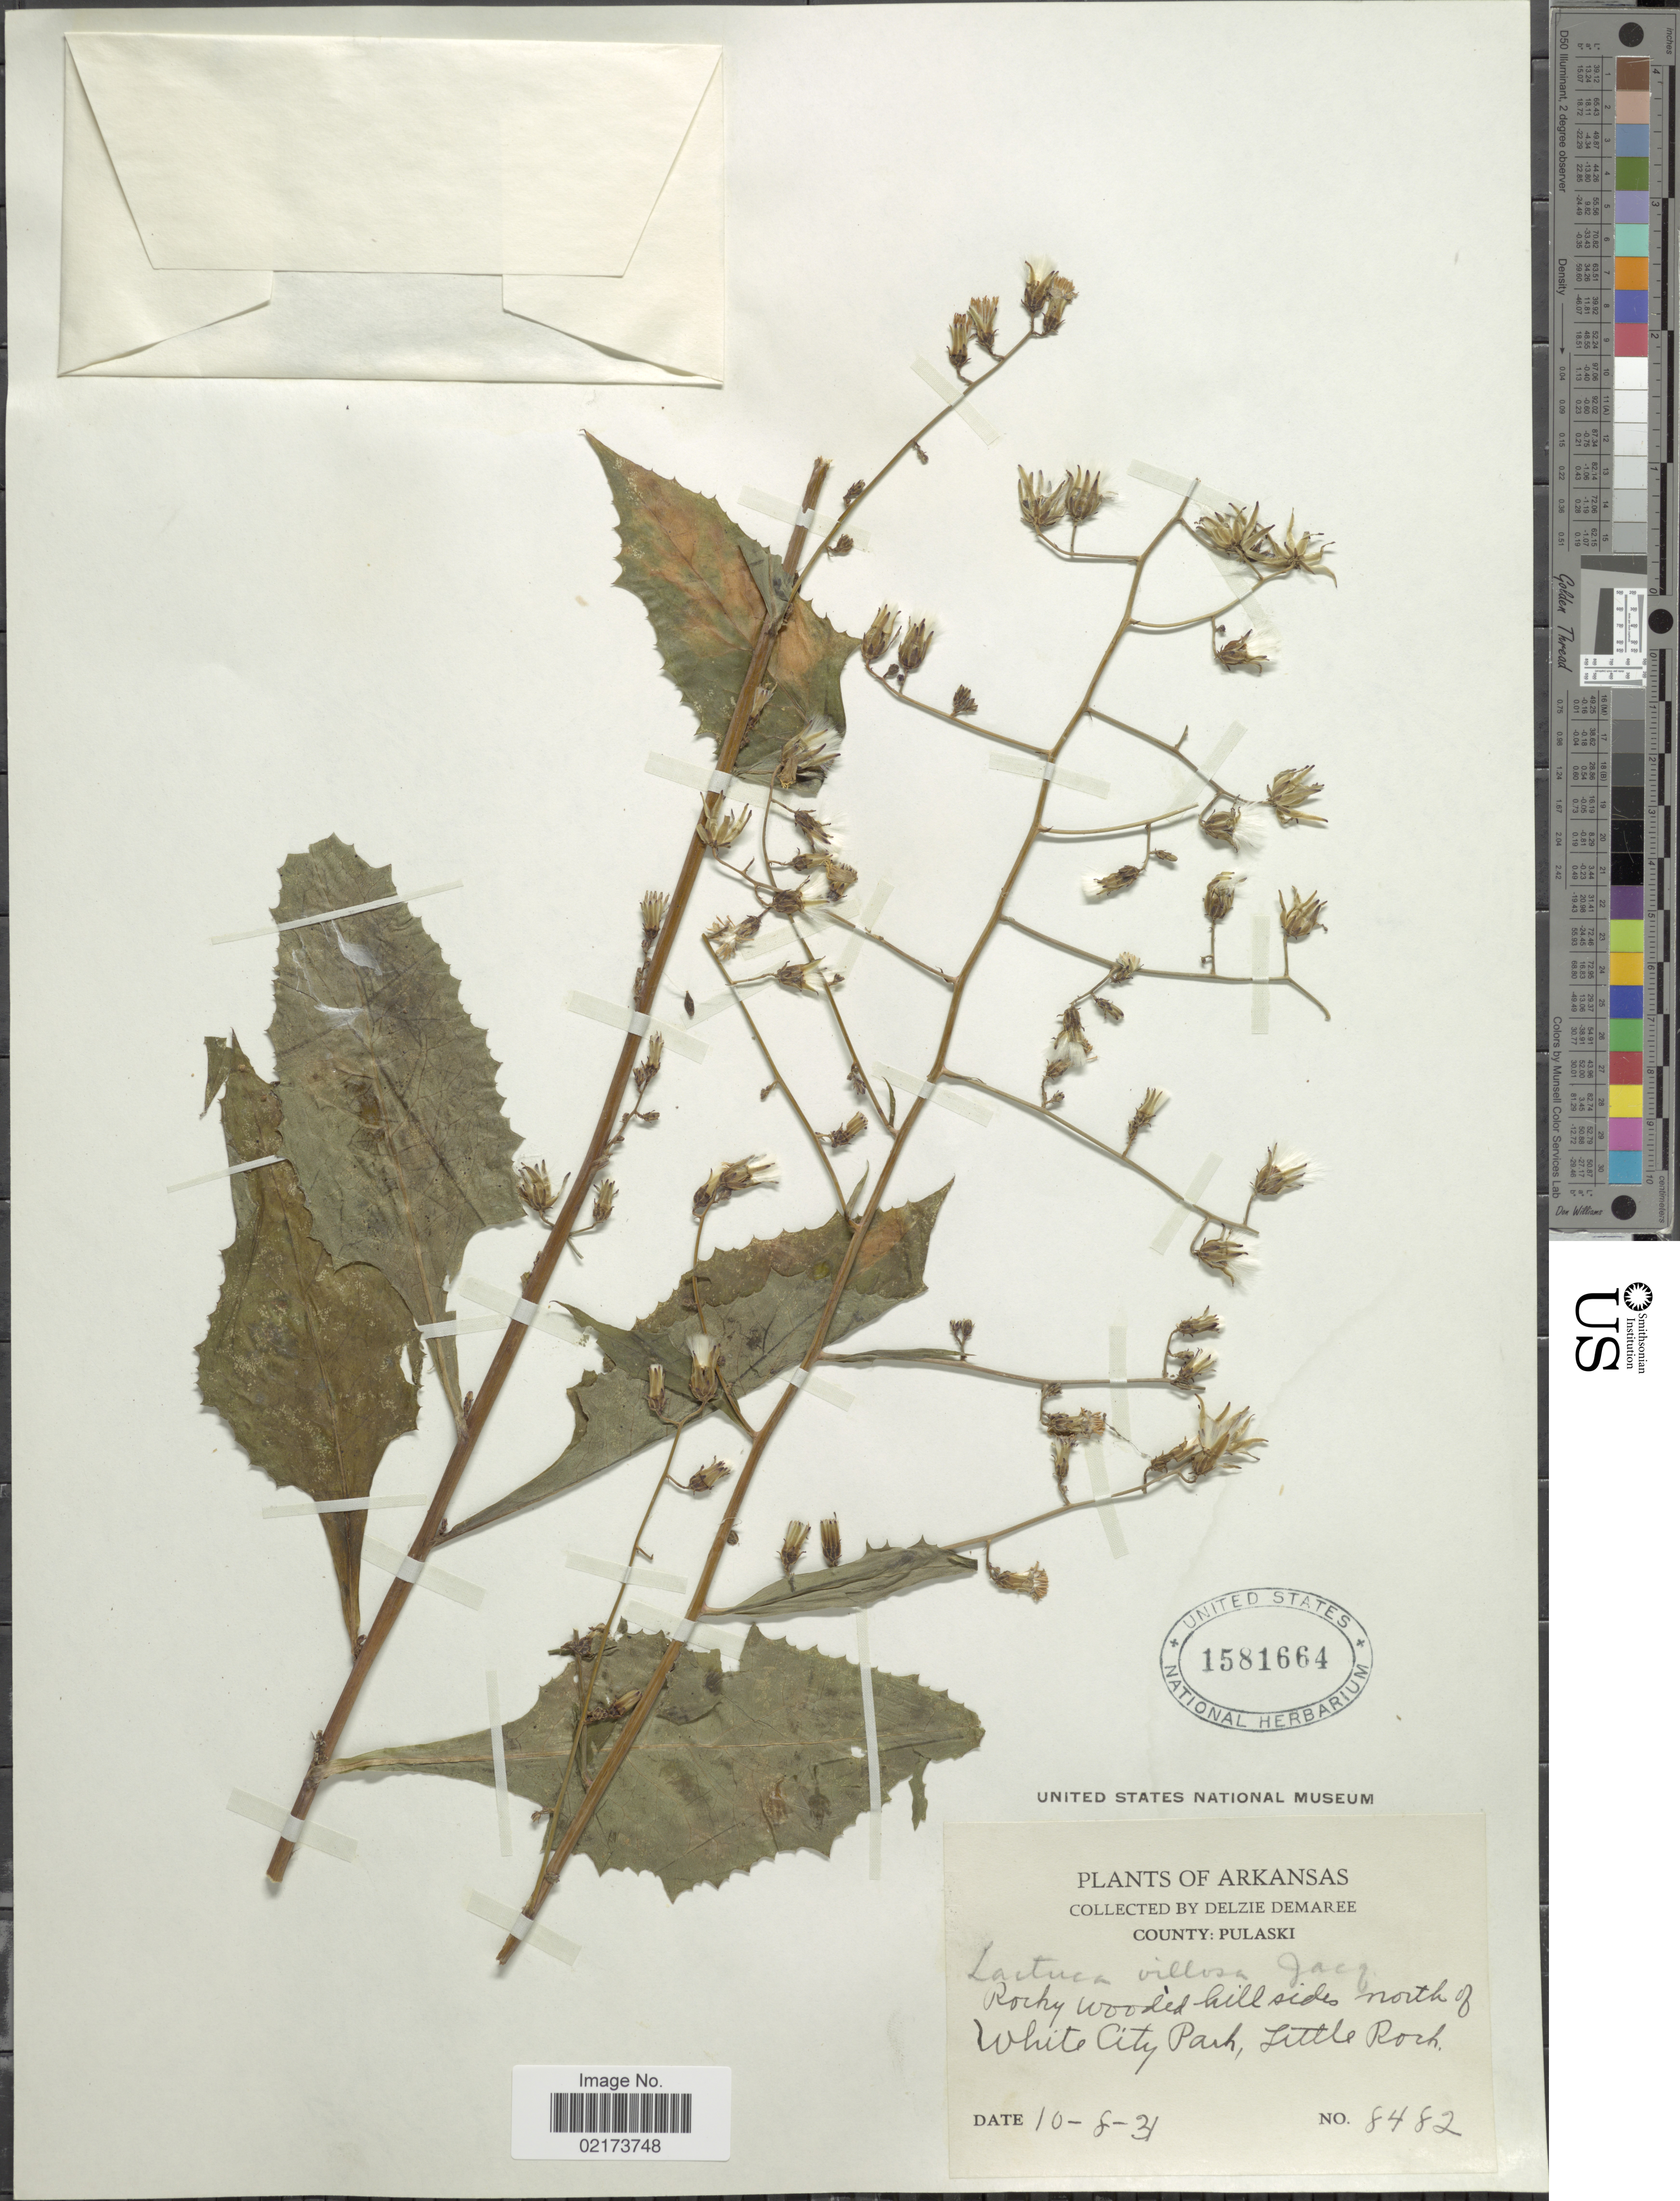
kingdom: Plantae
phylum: Tracheophyta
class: Magnoliopsida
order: Asterales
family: Asteraceae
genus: Lactuca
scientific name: Lactuca floridana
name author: (L.) Gaertn.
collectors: D. Demaree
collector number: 8482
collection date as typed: Transcribed d/m/y: 8/10/31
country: United States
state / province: Arkansas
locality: County Pulaski, north of White City Park, Little Rock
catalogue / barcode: US 1581664